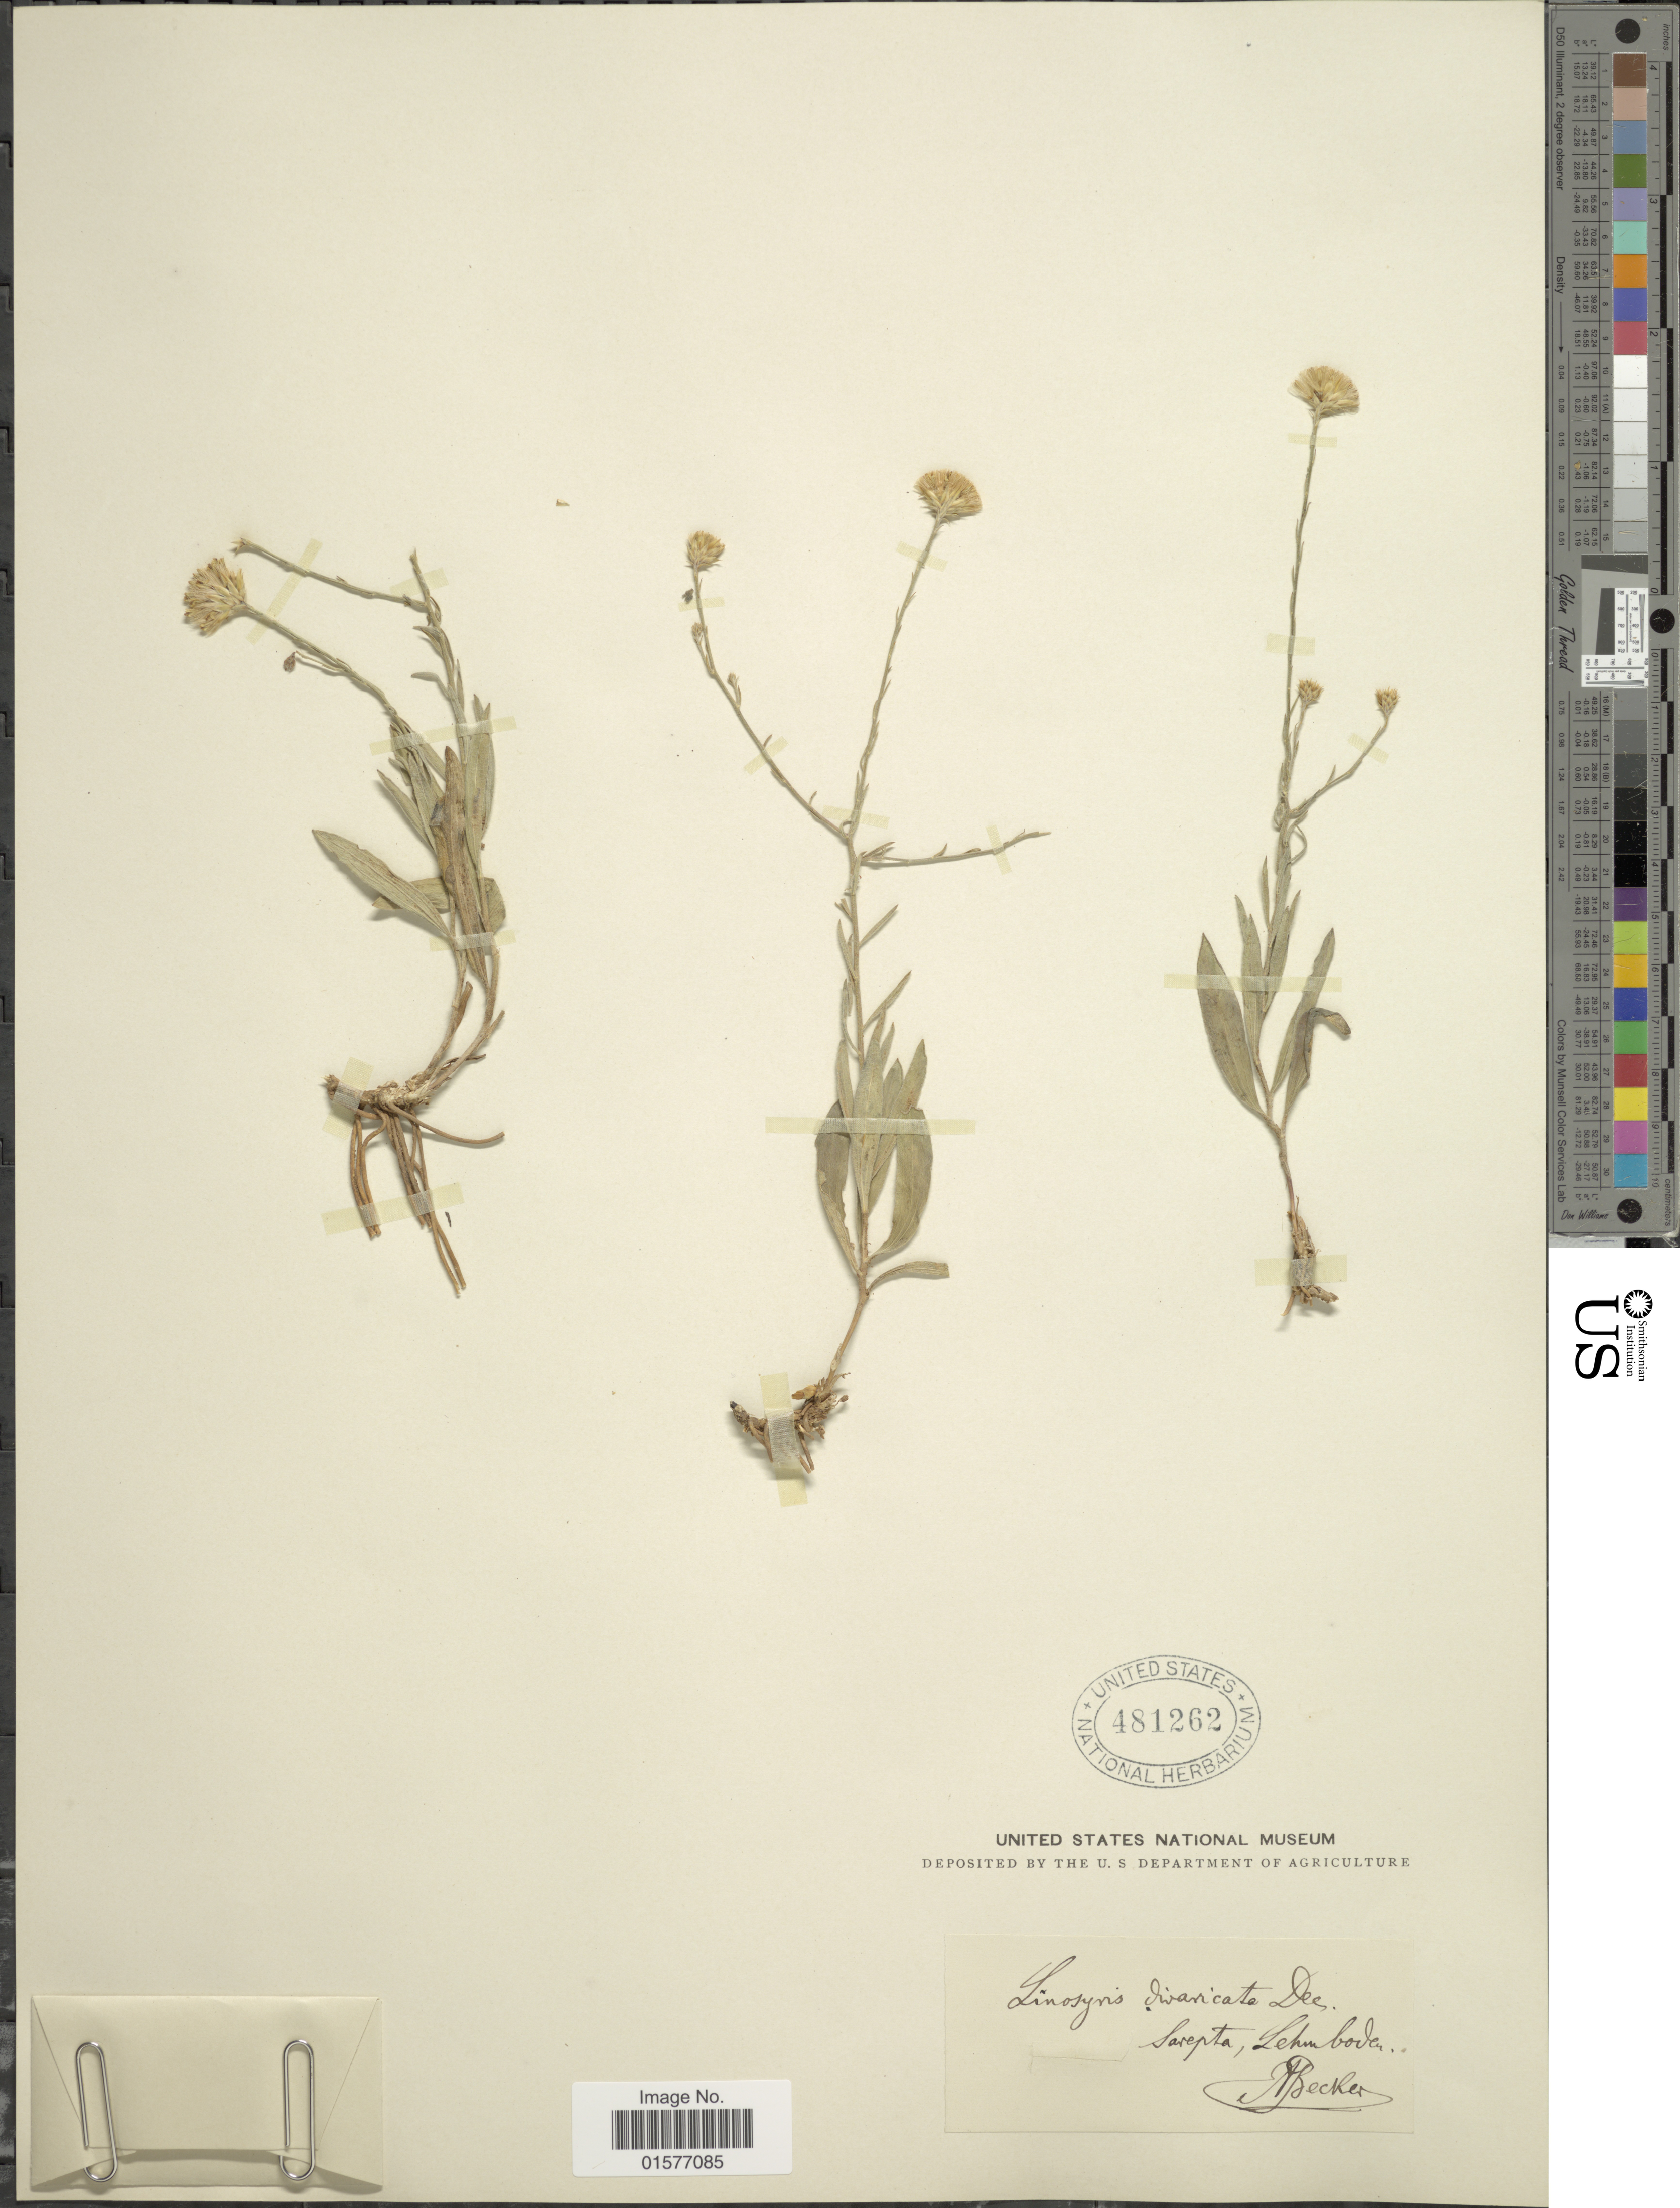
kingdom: Plantae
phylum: Tracheophyta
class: Magnoliopsida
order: Asterales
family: Asteraceae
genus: Linosyris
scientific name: Linosyris divaricata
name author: (Fisch. ex M. Bieb.) DC.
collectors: A. Becker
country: Russian Federation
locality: Sarepta, Lehmboden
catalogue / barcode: US 481262